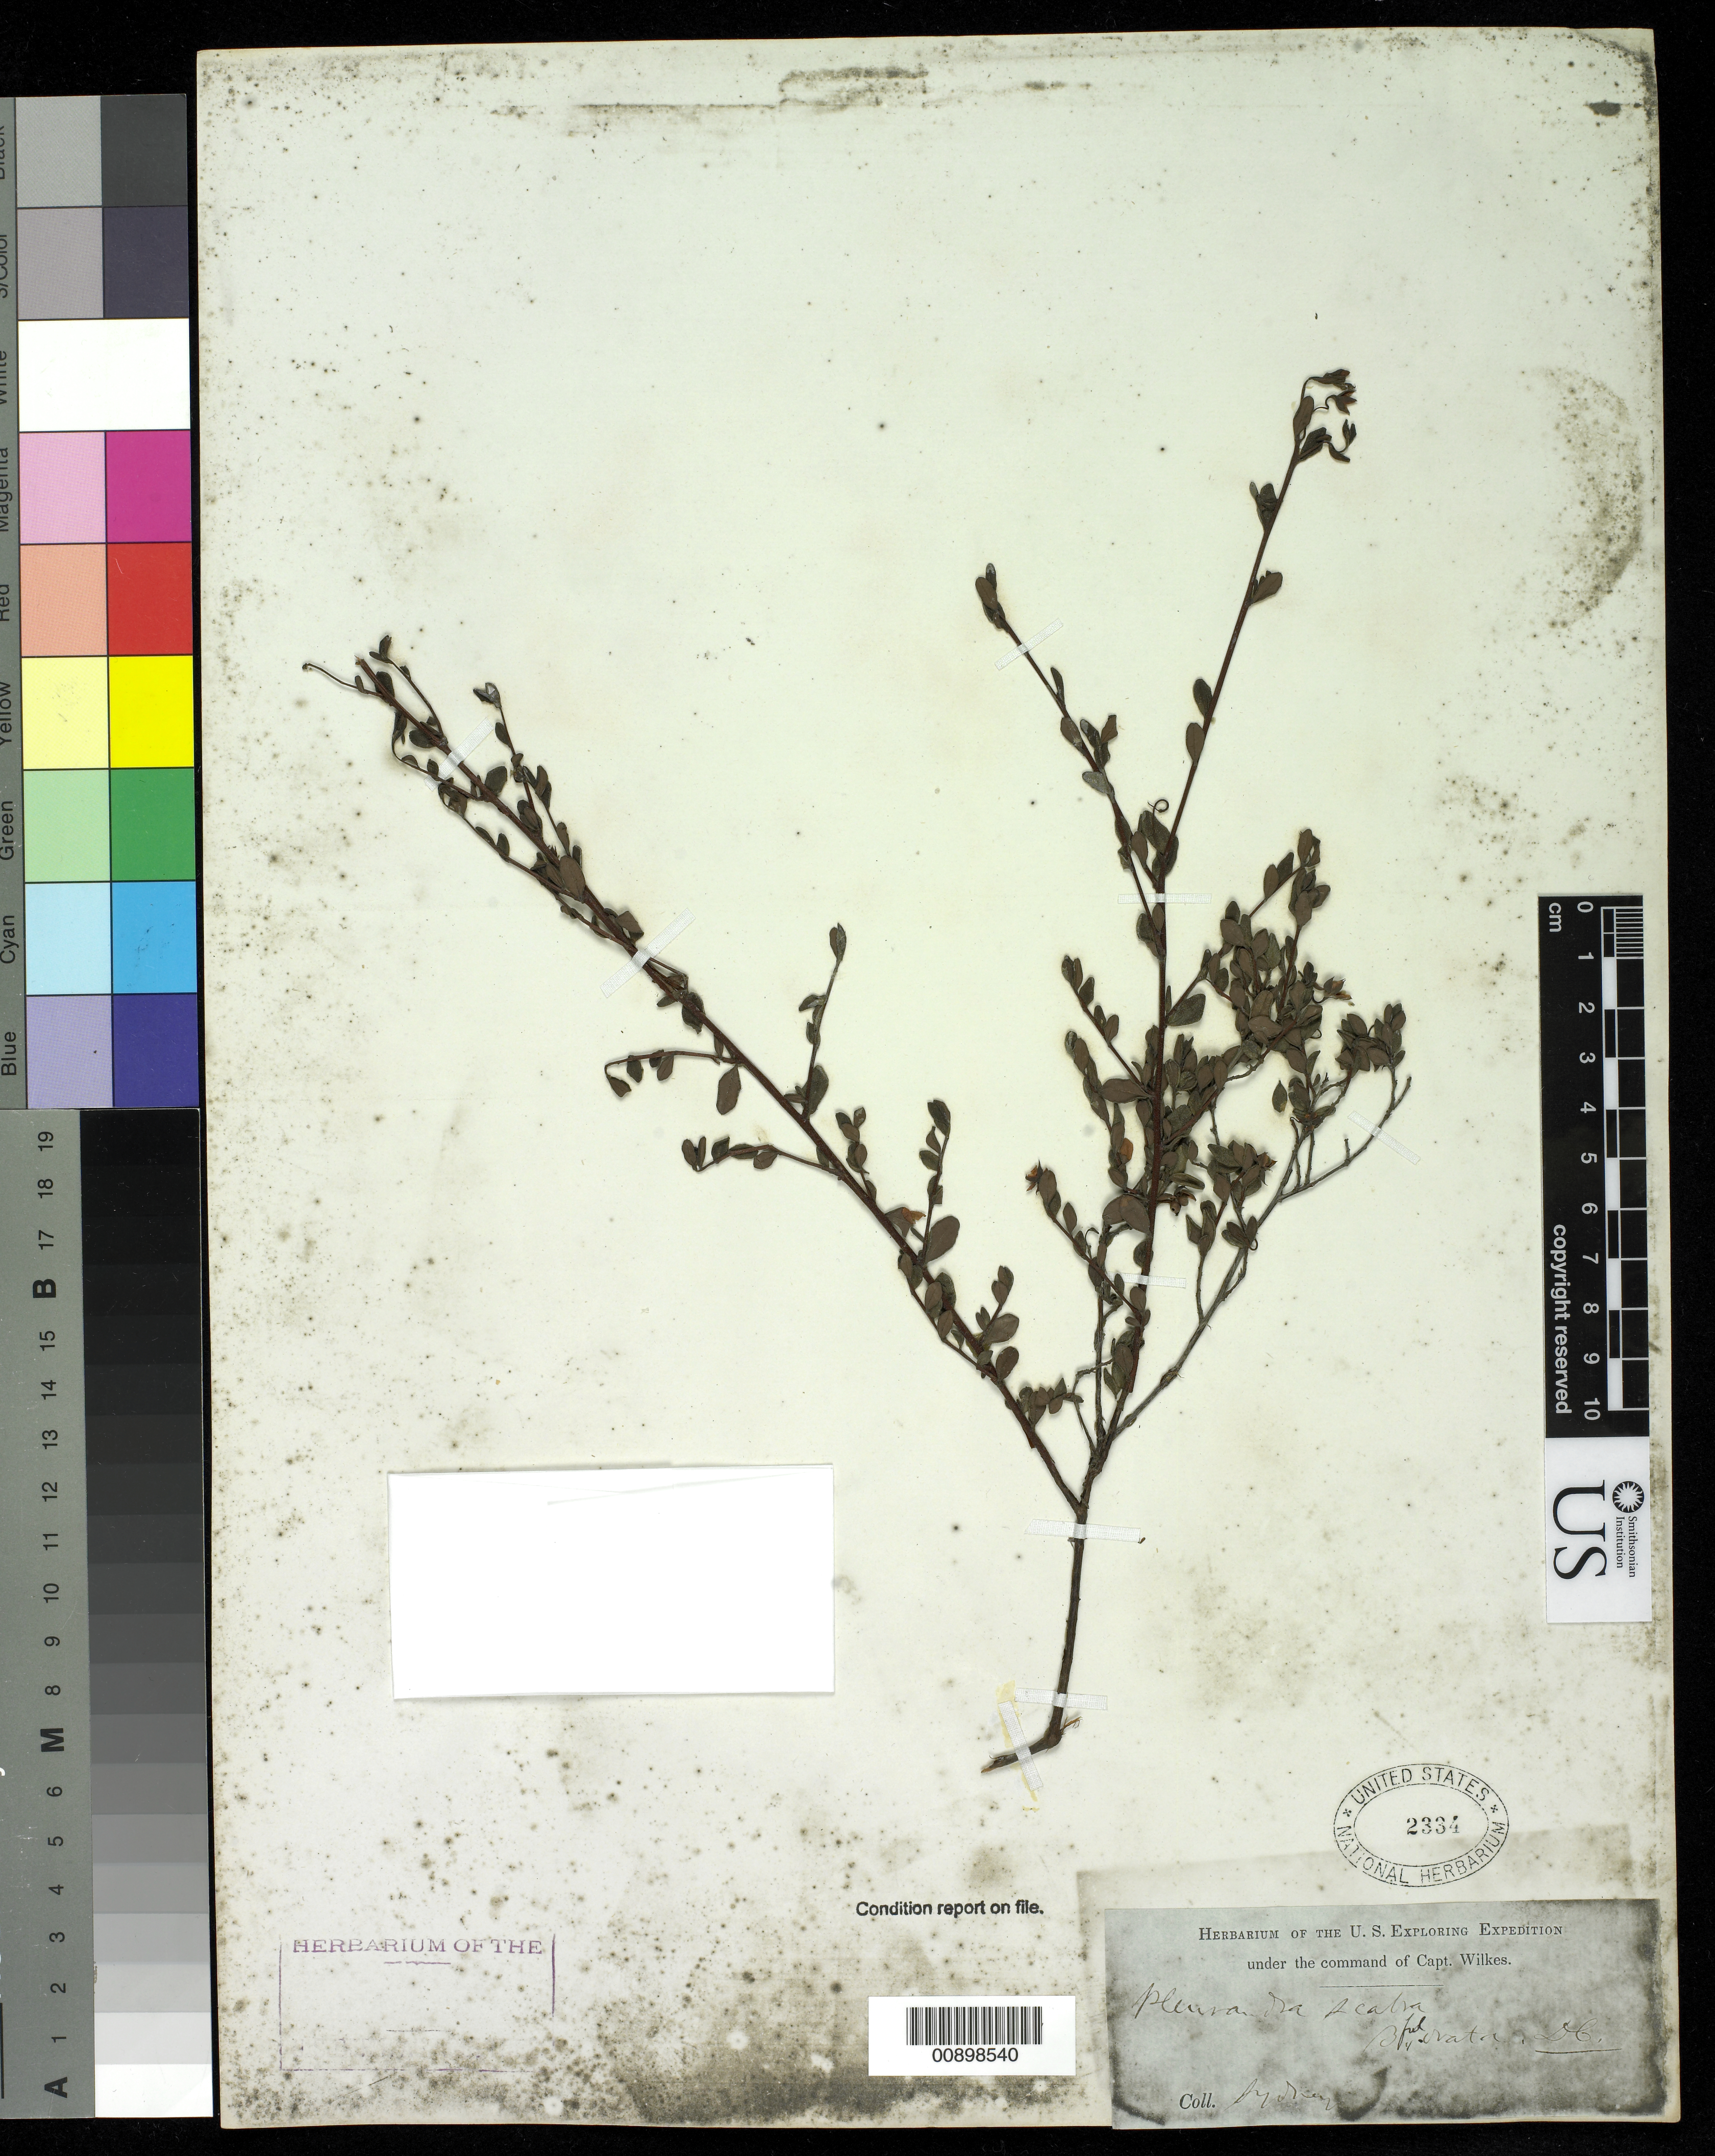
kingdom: Plantae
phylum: Tracheophyta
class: Magnoliopsida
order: Dilleniales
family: Dilleniaceae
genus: Hibbertia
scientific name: Hibbertia scabra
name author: R. Br. ex Benth.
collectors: Wilkes Explor. Exped.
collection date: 1838/1842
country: Australia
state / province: New South Wales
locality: Sydney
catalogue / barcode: US 2334